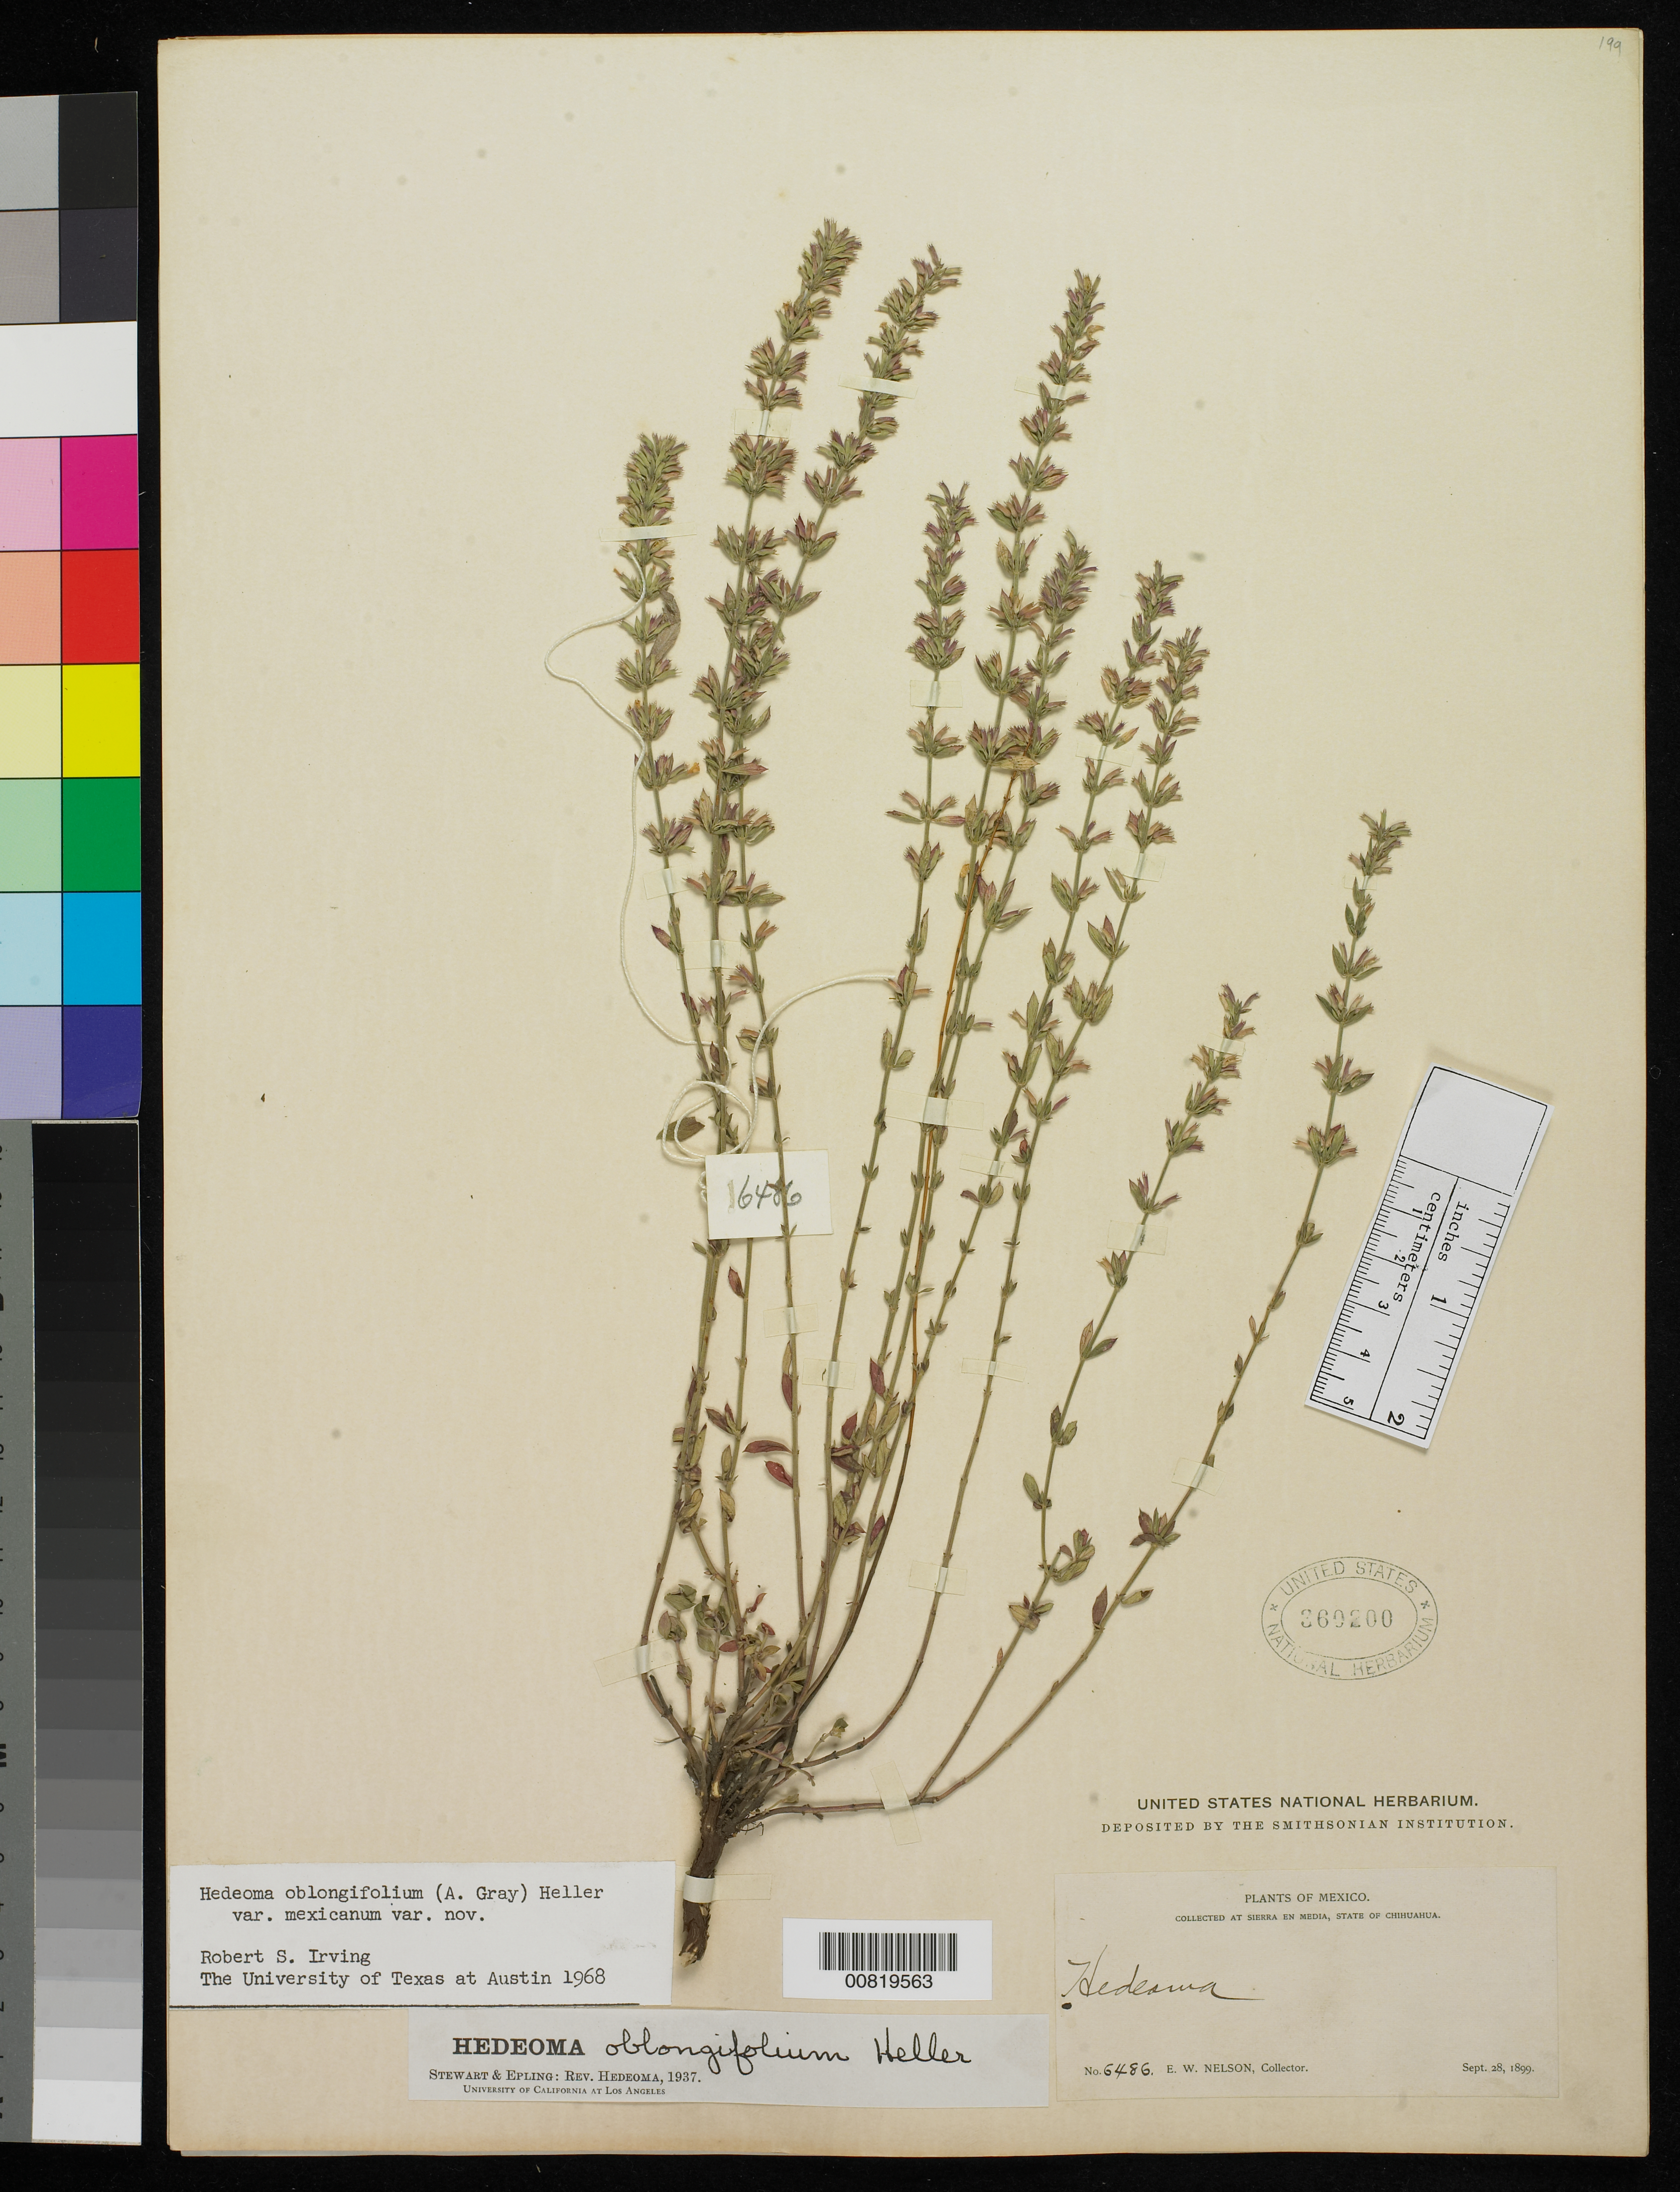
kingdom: Plantae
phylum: Tracheophyta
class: Magnoliopsida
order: Lamiales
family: Lamiaceae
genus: Hedeoma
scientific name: Hedeoma oblongifolia var. mexicana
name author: (A. Gray) A. Heller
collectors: E. W. Nelson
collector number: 6486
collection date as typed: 28 Sep 1899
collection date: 1899-09-28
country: Mexico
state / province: Chihuahua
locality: Sierra en Media, Chihuahua.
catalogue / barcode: US 360200